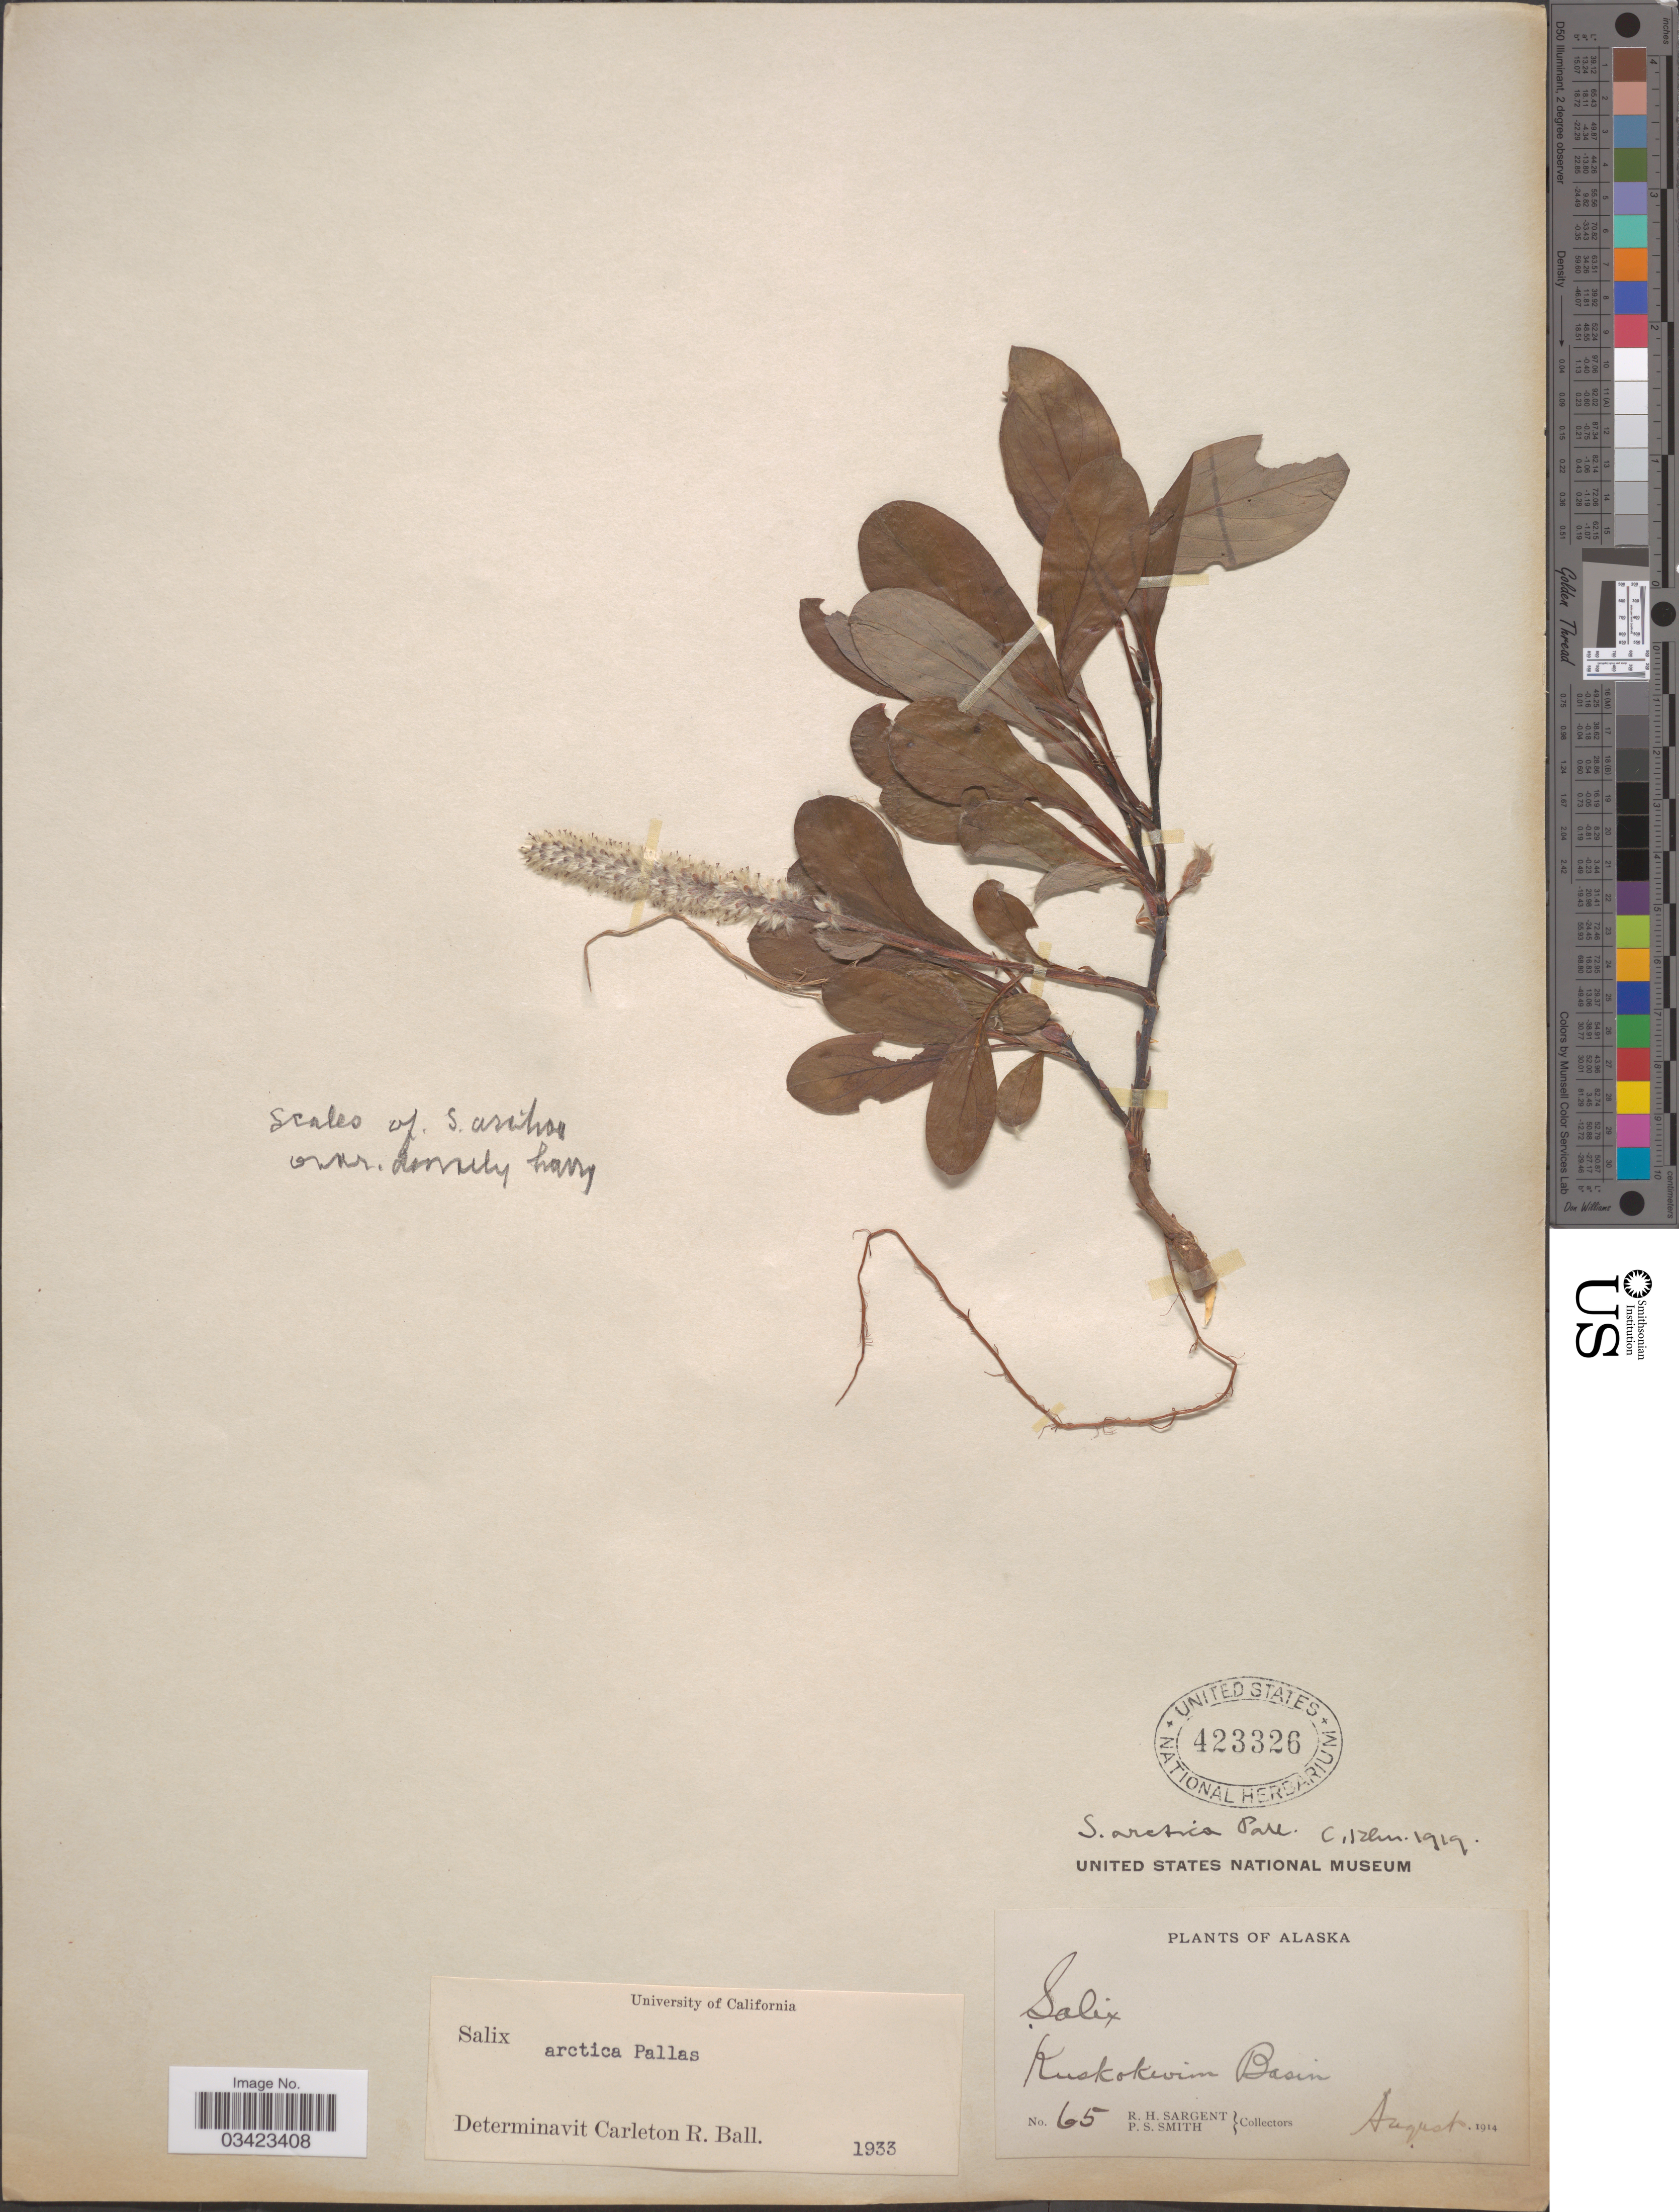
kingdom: Plantae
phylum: Tracheophyta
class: Magnoliopsida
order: Malpighiales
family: Salicaceae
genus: Salix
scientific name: Salix arctica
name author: Pall.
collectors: R. Sargent & P. Smith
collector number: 65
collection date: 1914-08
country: United States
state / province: Alaska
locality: Kuskokwim Basin.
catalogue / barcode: US 423326